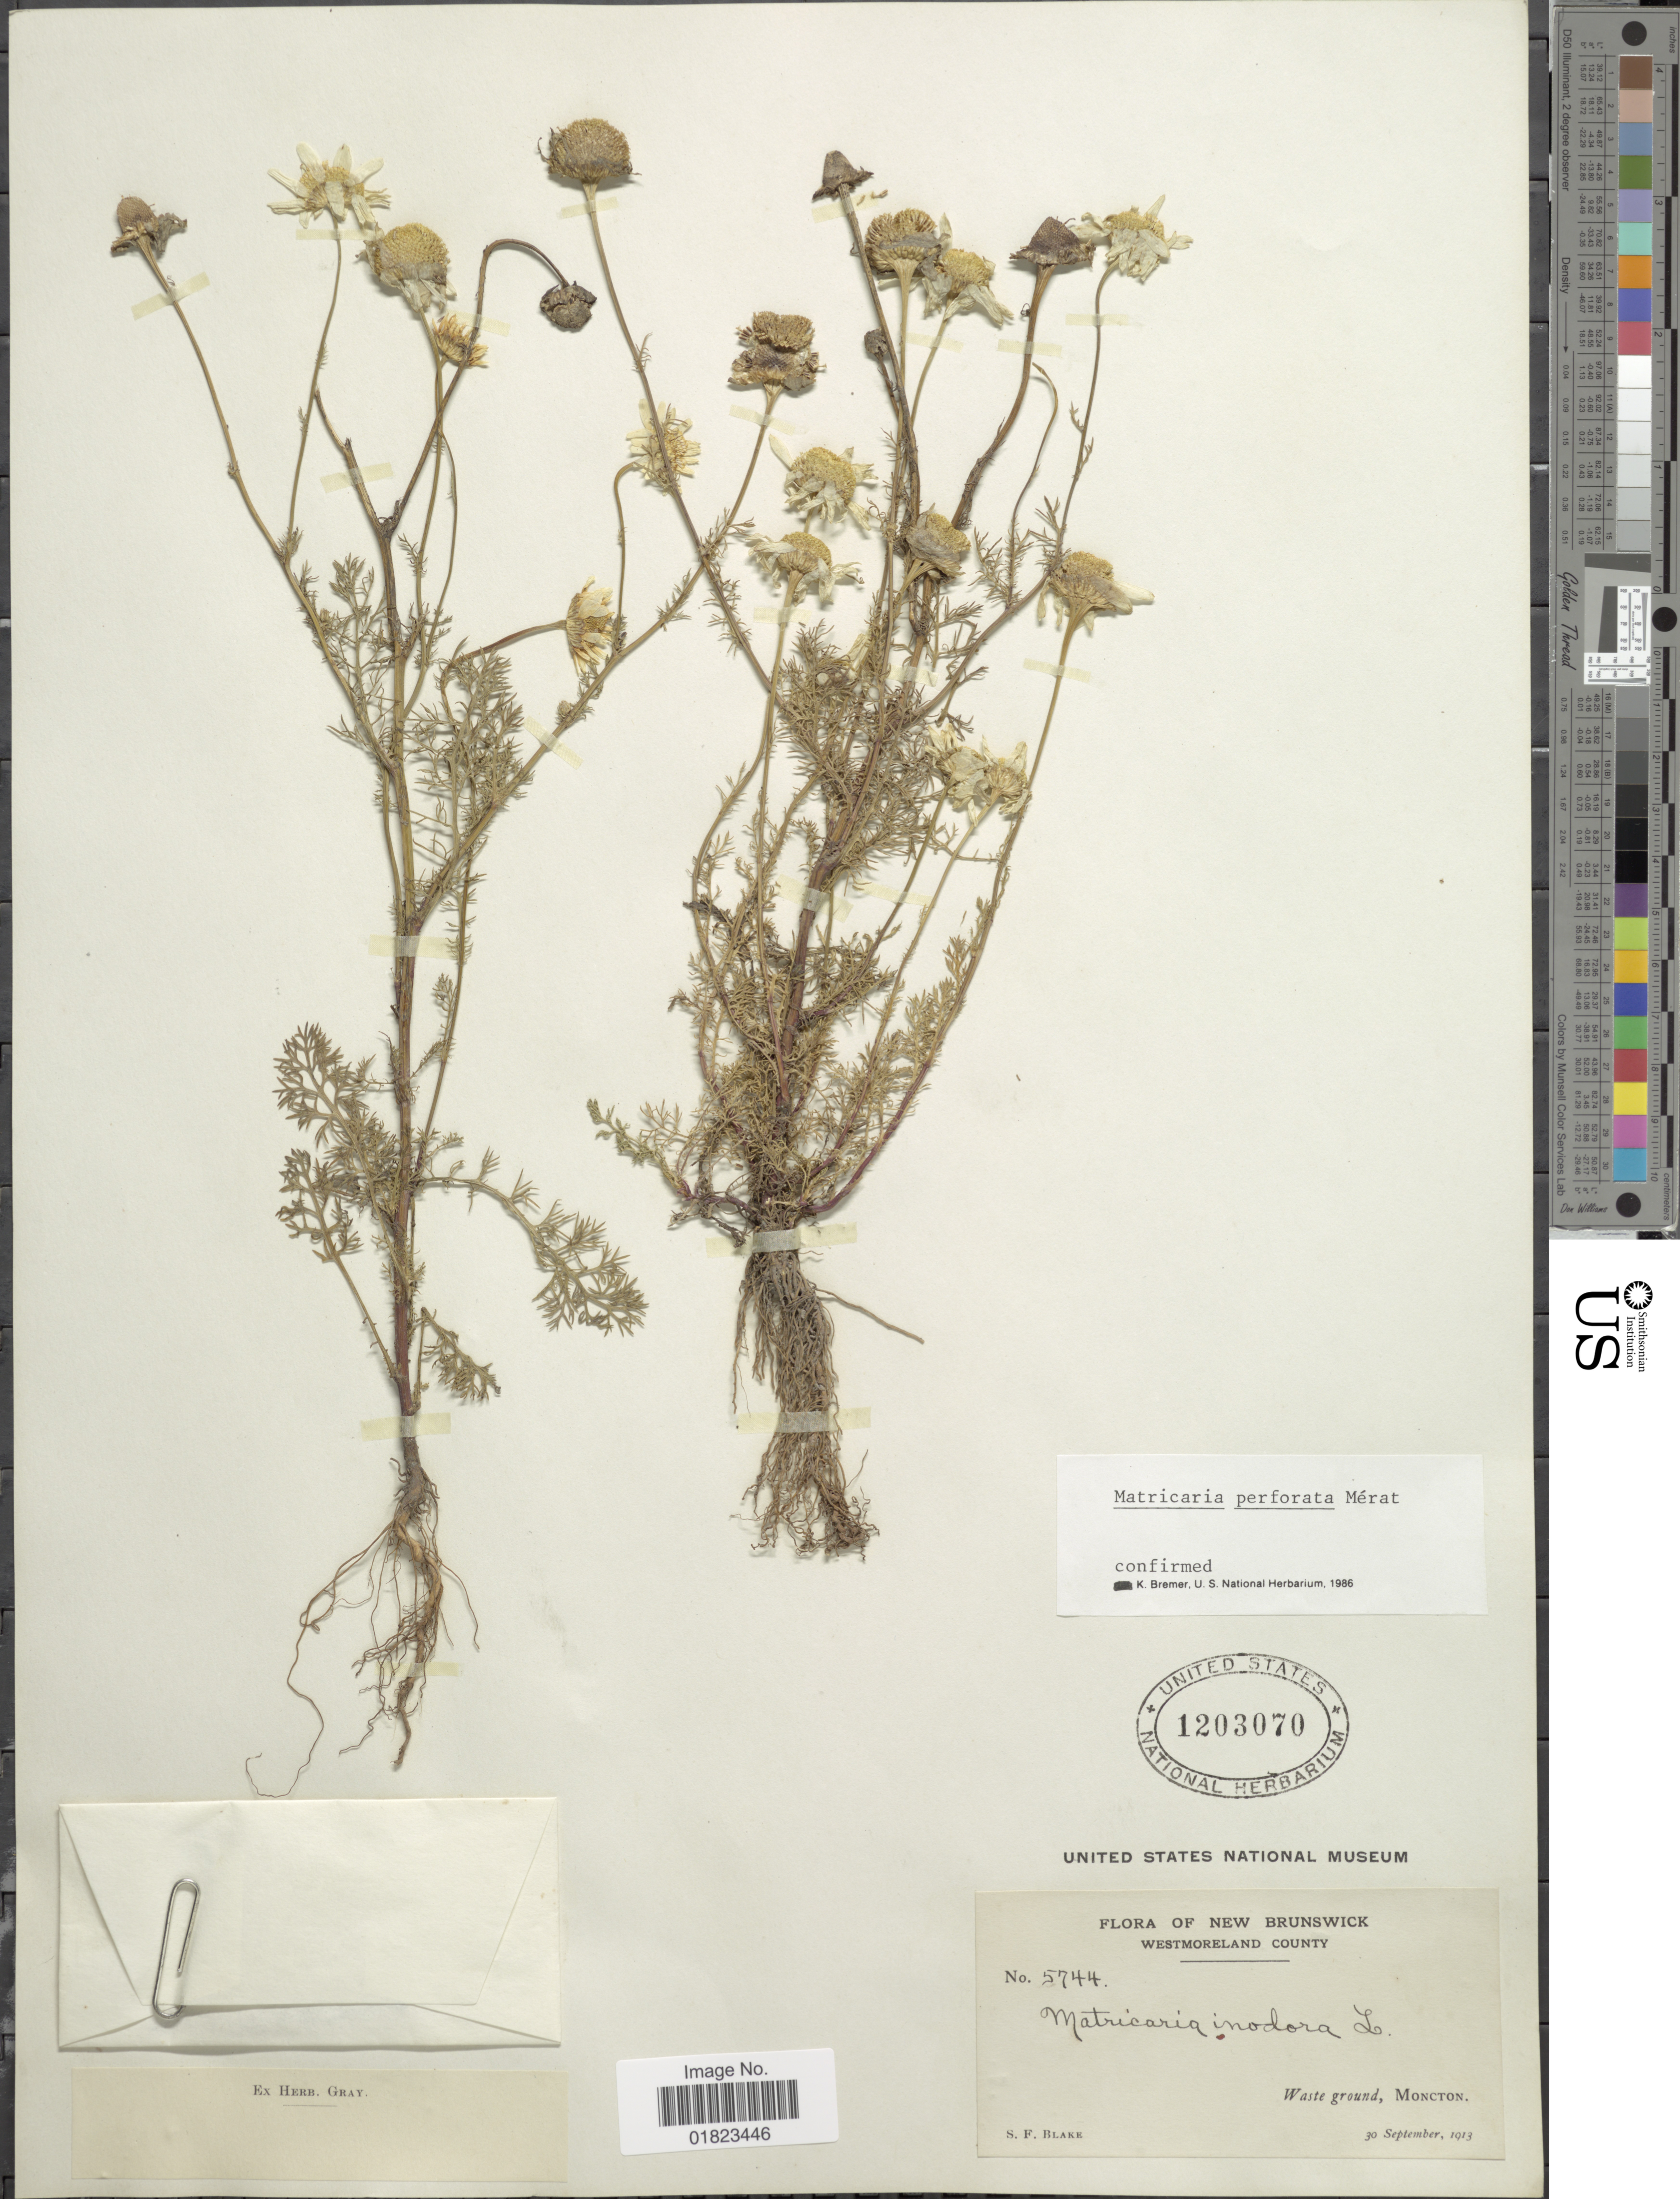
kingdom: Plantae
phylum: Tracheophyta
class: Magnoliopsida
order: Asterales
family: Asteraceae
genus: Tripleurospermum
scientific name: Tripleurospermum perforatum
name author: (Mérat) Laínz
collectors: S. Blake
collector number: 5744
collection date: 1913-09-30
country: Canada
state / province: New Brunswick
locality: New Brunswick, Westmoreland County. Waste ground, Moncton.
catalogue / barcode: US 1203070